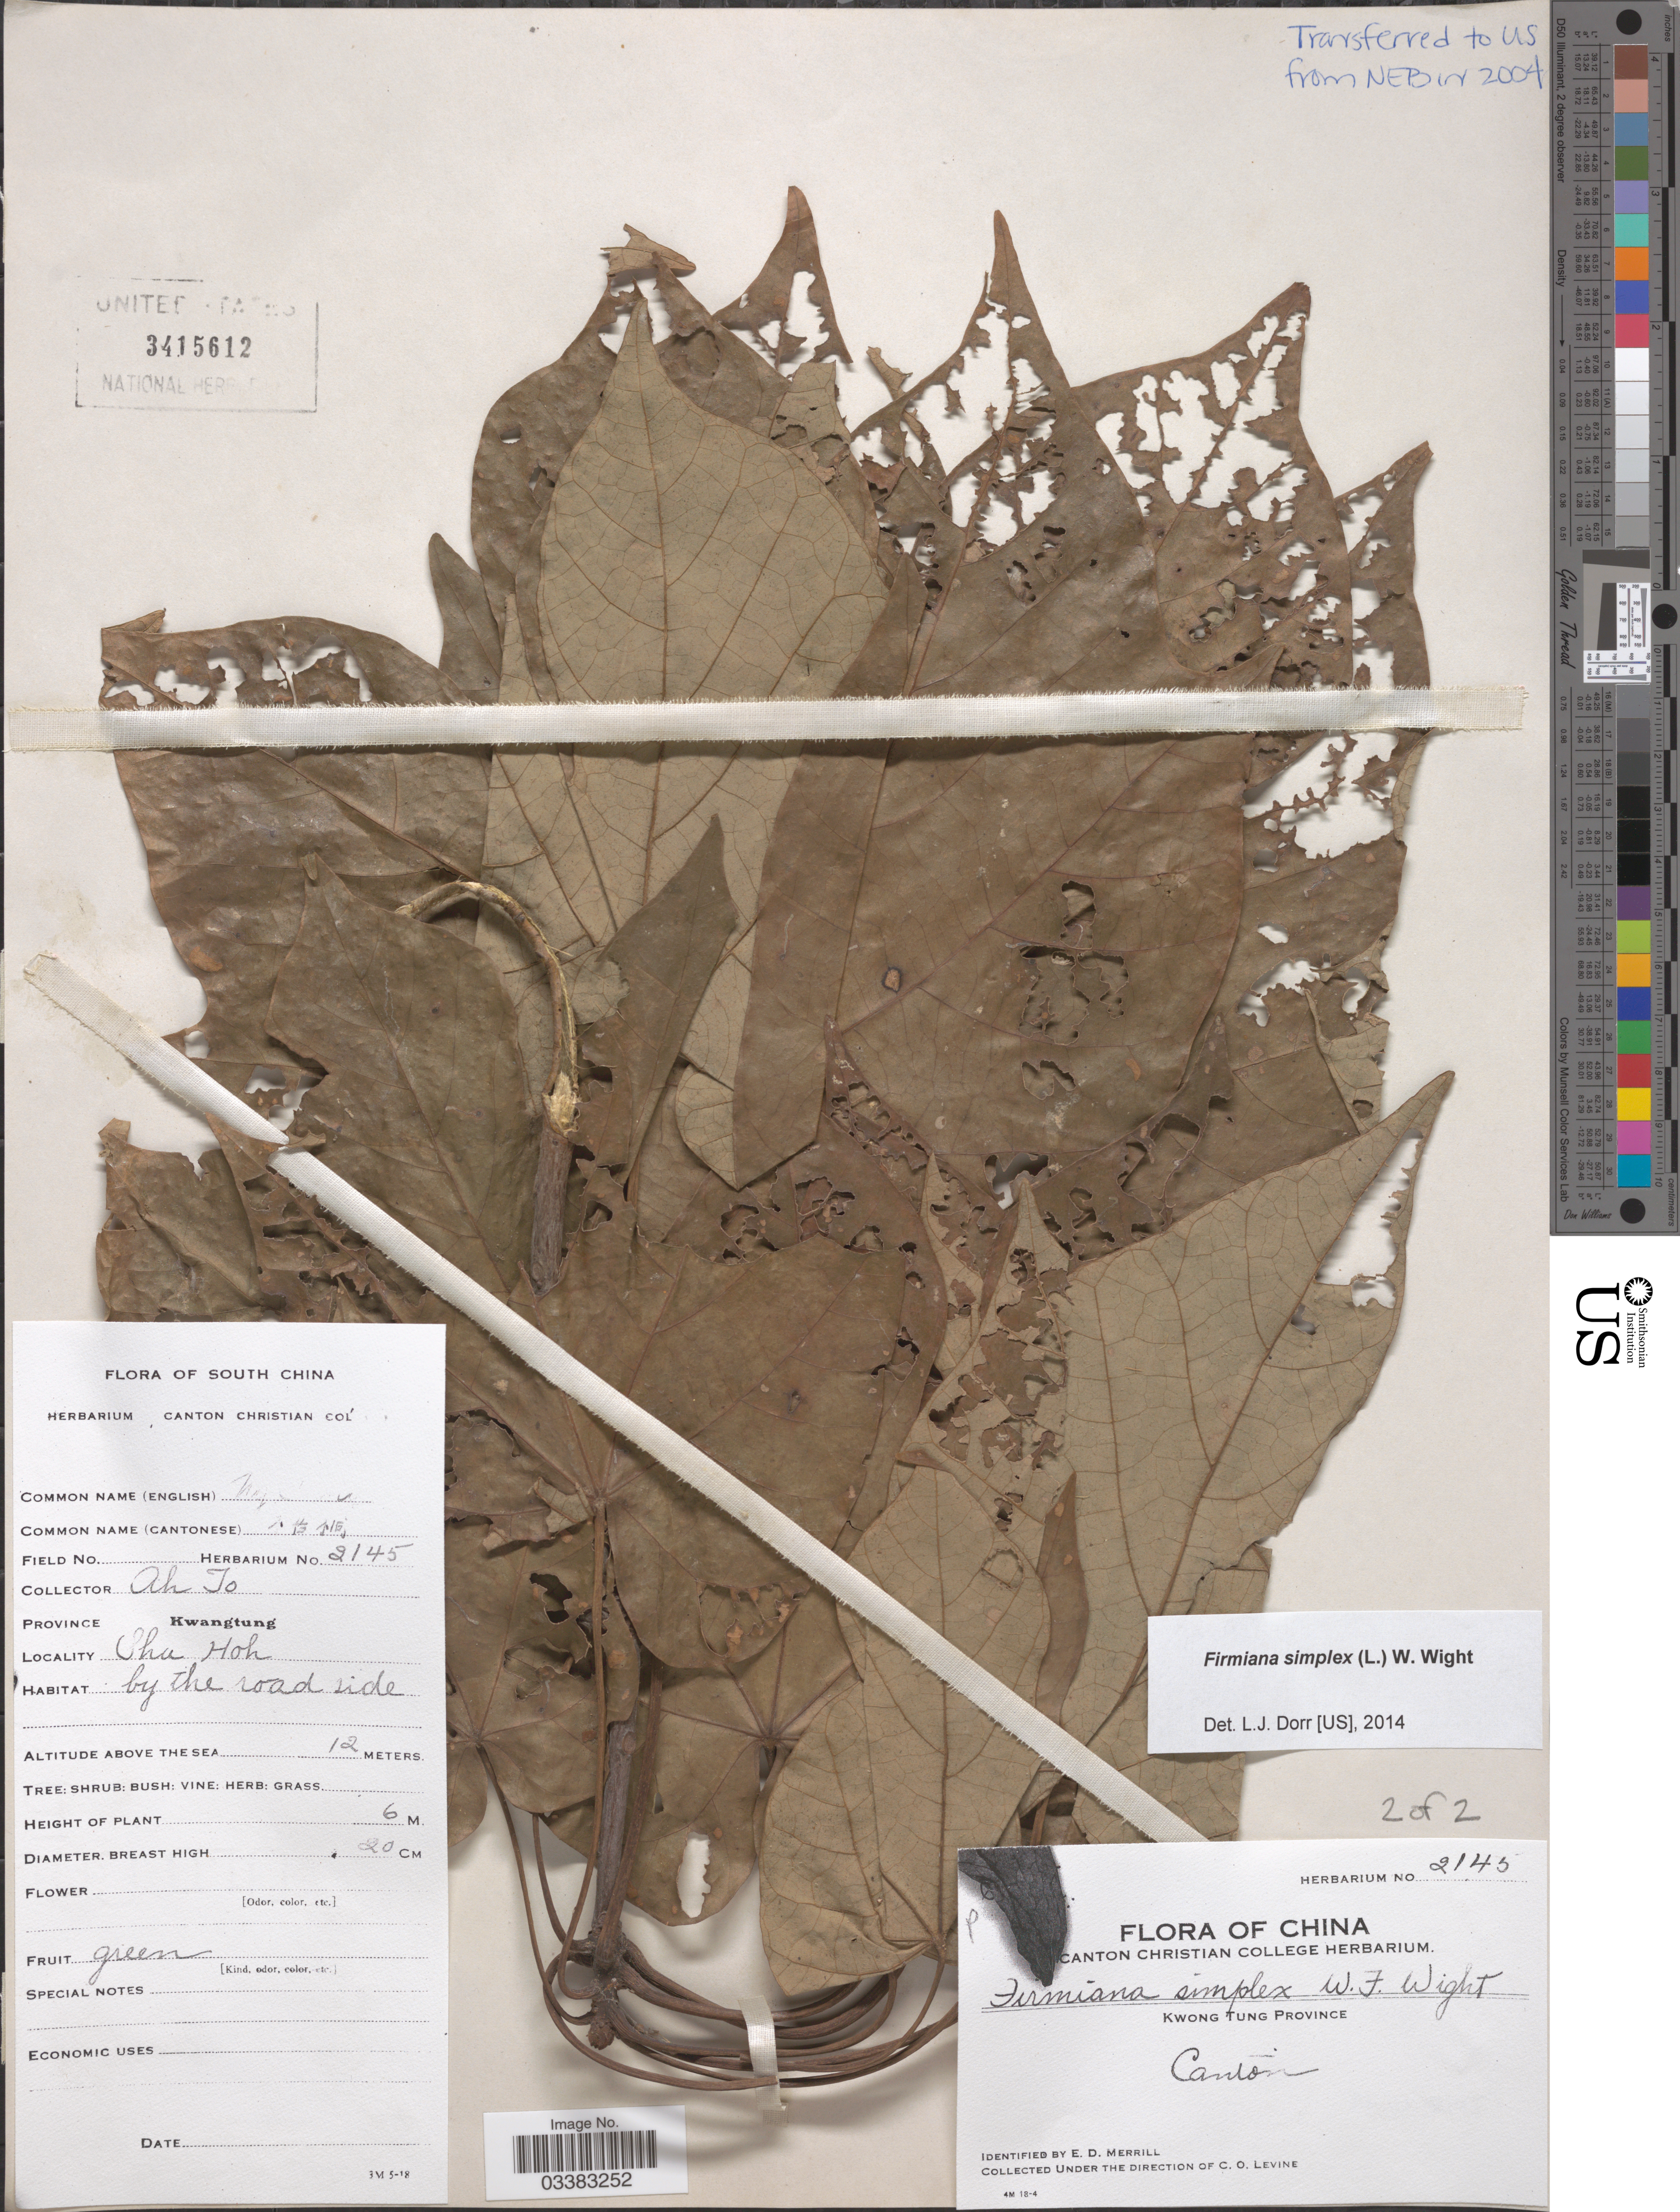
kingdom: Plantae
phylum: Tracheophyta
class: Magnoliopsida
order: Malvales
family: Malvaceae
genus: Firmiana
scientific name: Firmiana simplex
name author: (L.) W. Wight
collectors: Ah To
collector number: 2145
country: China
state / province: Guangdong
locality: South China. Province Kwangtung. Sha Hoh. Kwong Tung Province. Canton.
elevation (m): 12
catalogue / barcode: US 3415612